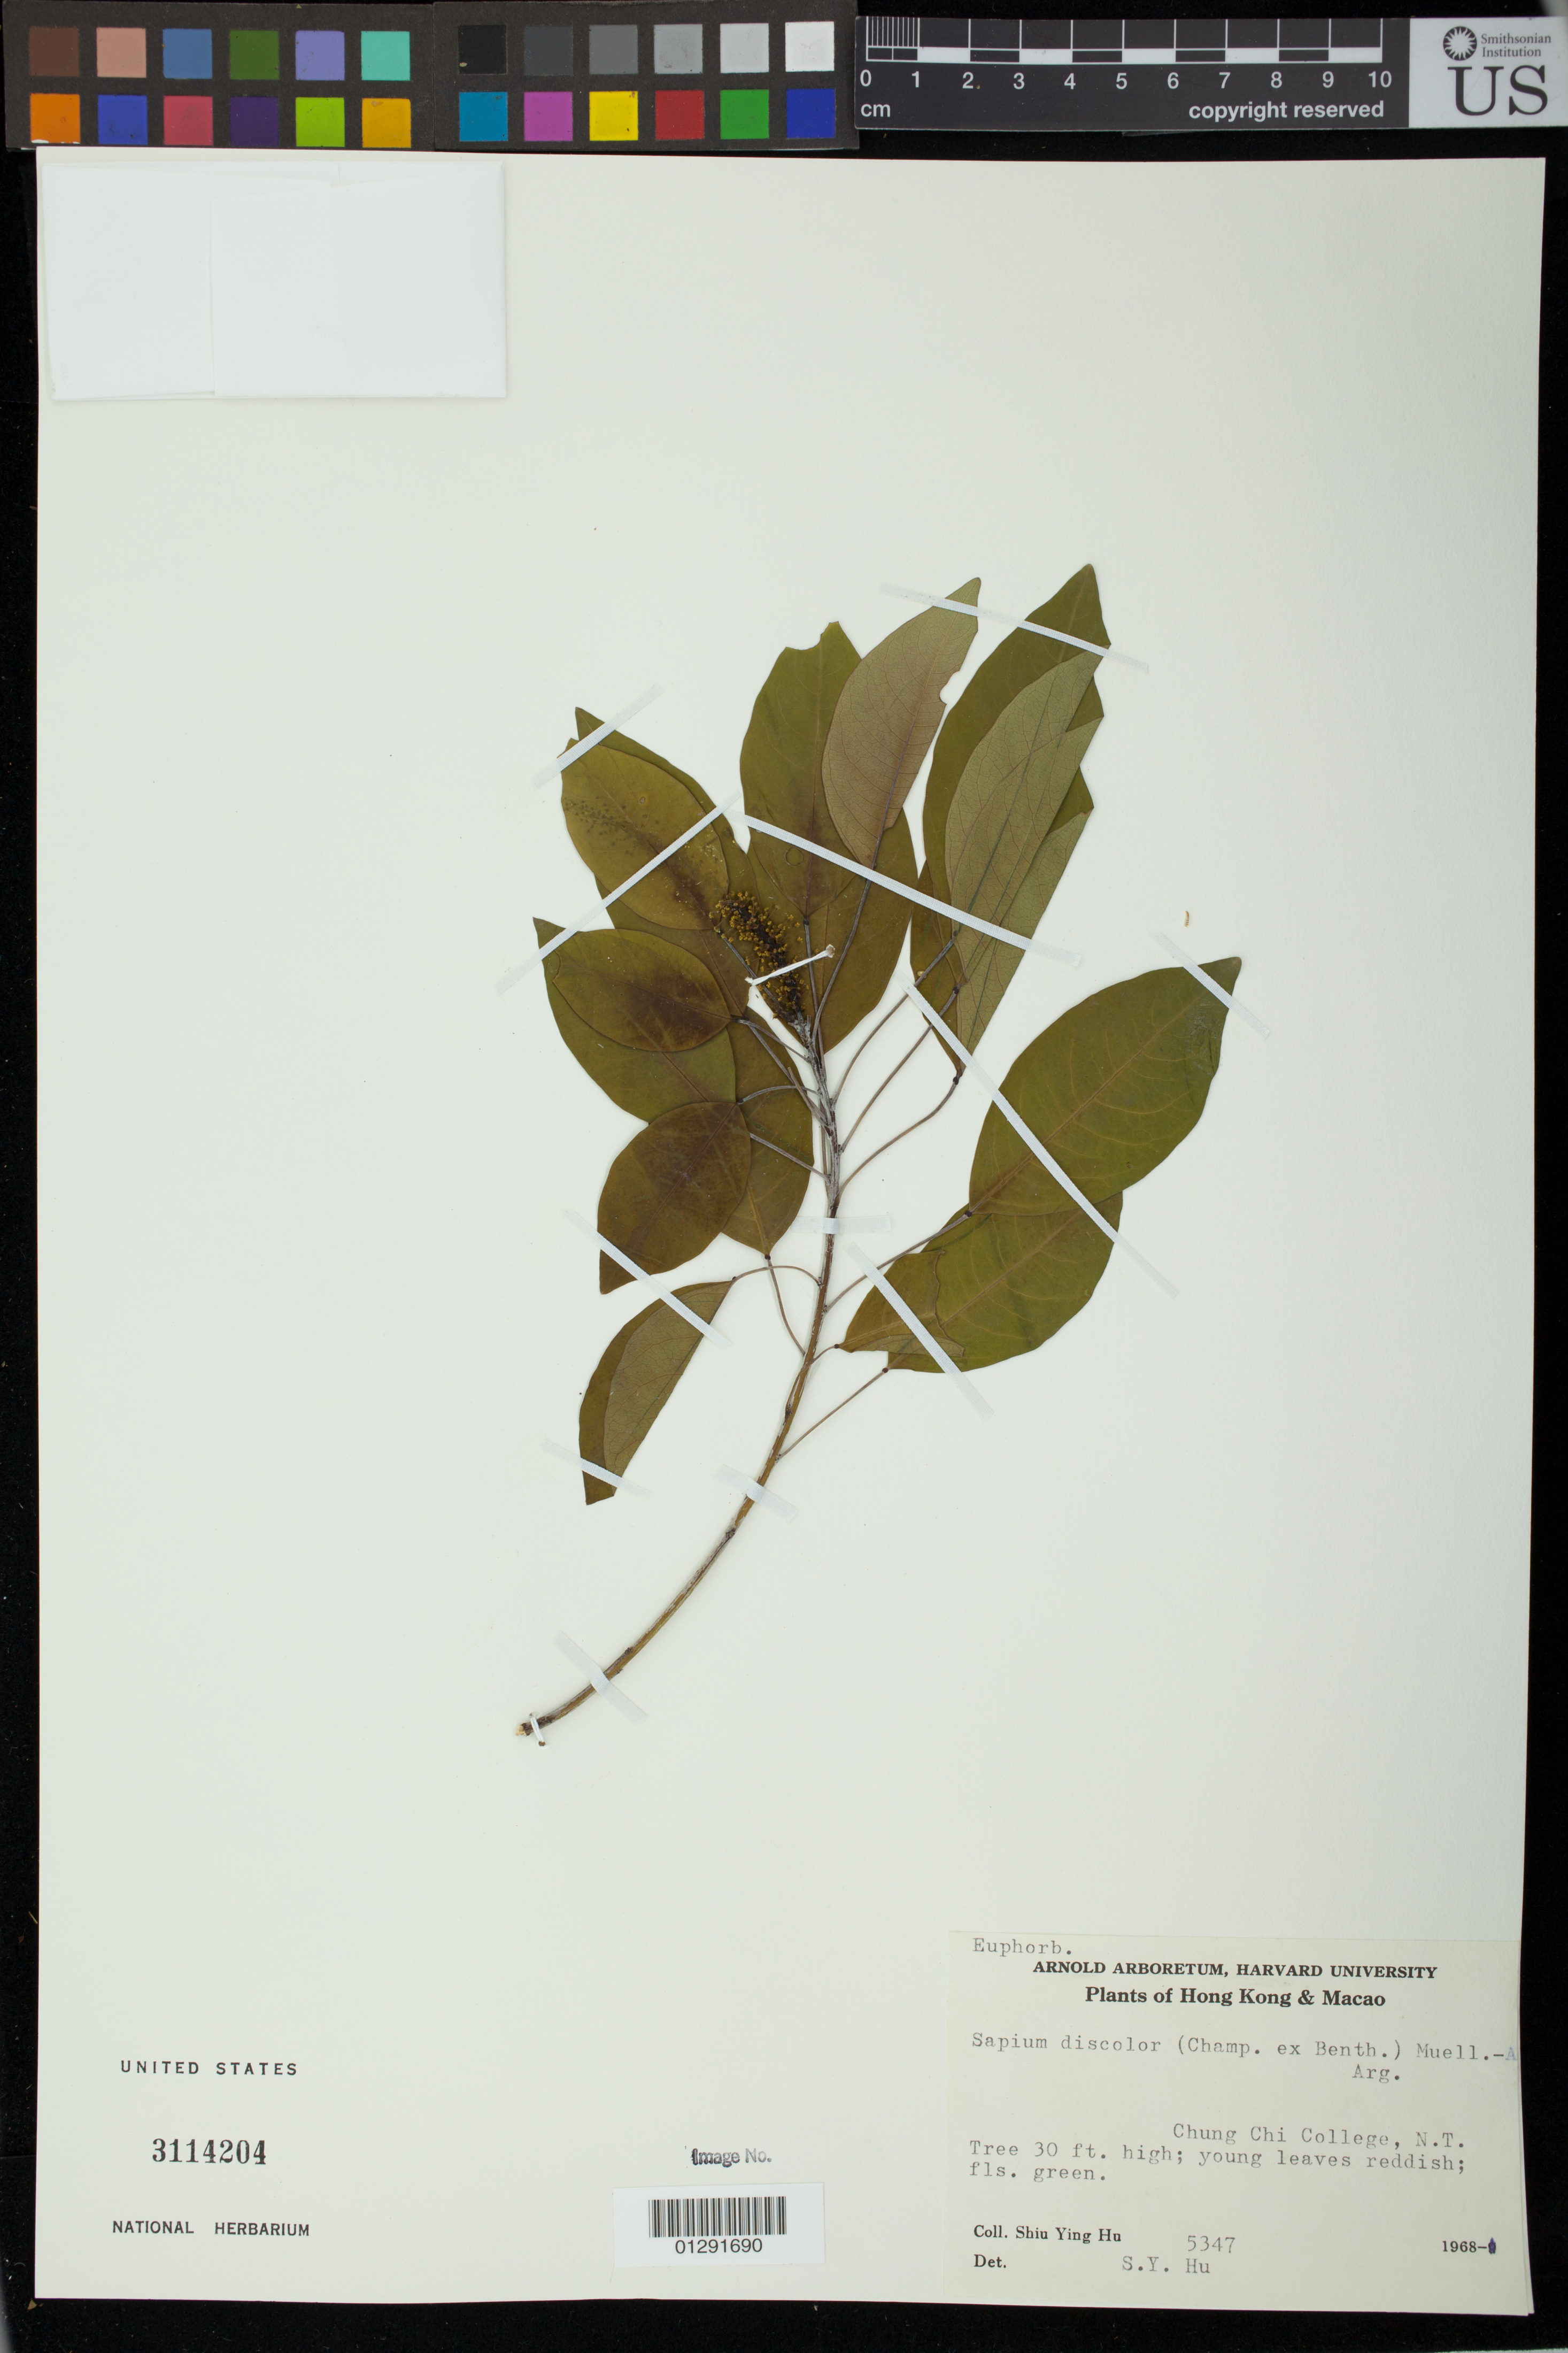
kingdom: Plantae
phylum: Tracheophyta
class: Magnoliopsida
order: Malpighiales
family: Euphorbiaceae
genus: Sapium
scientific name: Sapium discolor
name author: M. Arg.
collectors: S. Y. Hu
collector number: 5347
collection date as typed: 1968 to -- -- 1969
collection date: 1968/1969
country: China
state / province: Hong Kong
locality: Chung chi college, n.t.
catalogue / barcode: US 3114204